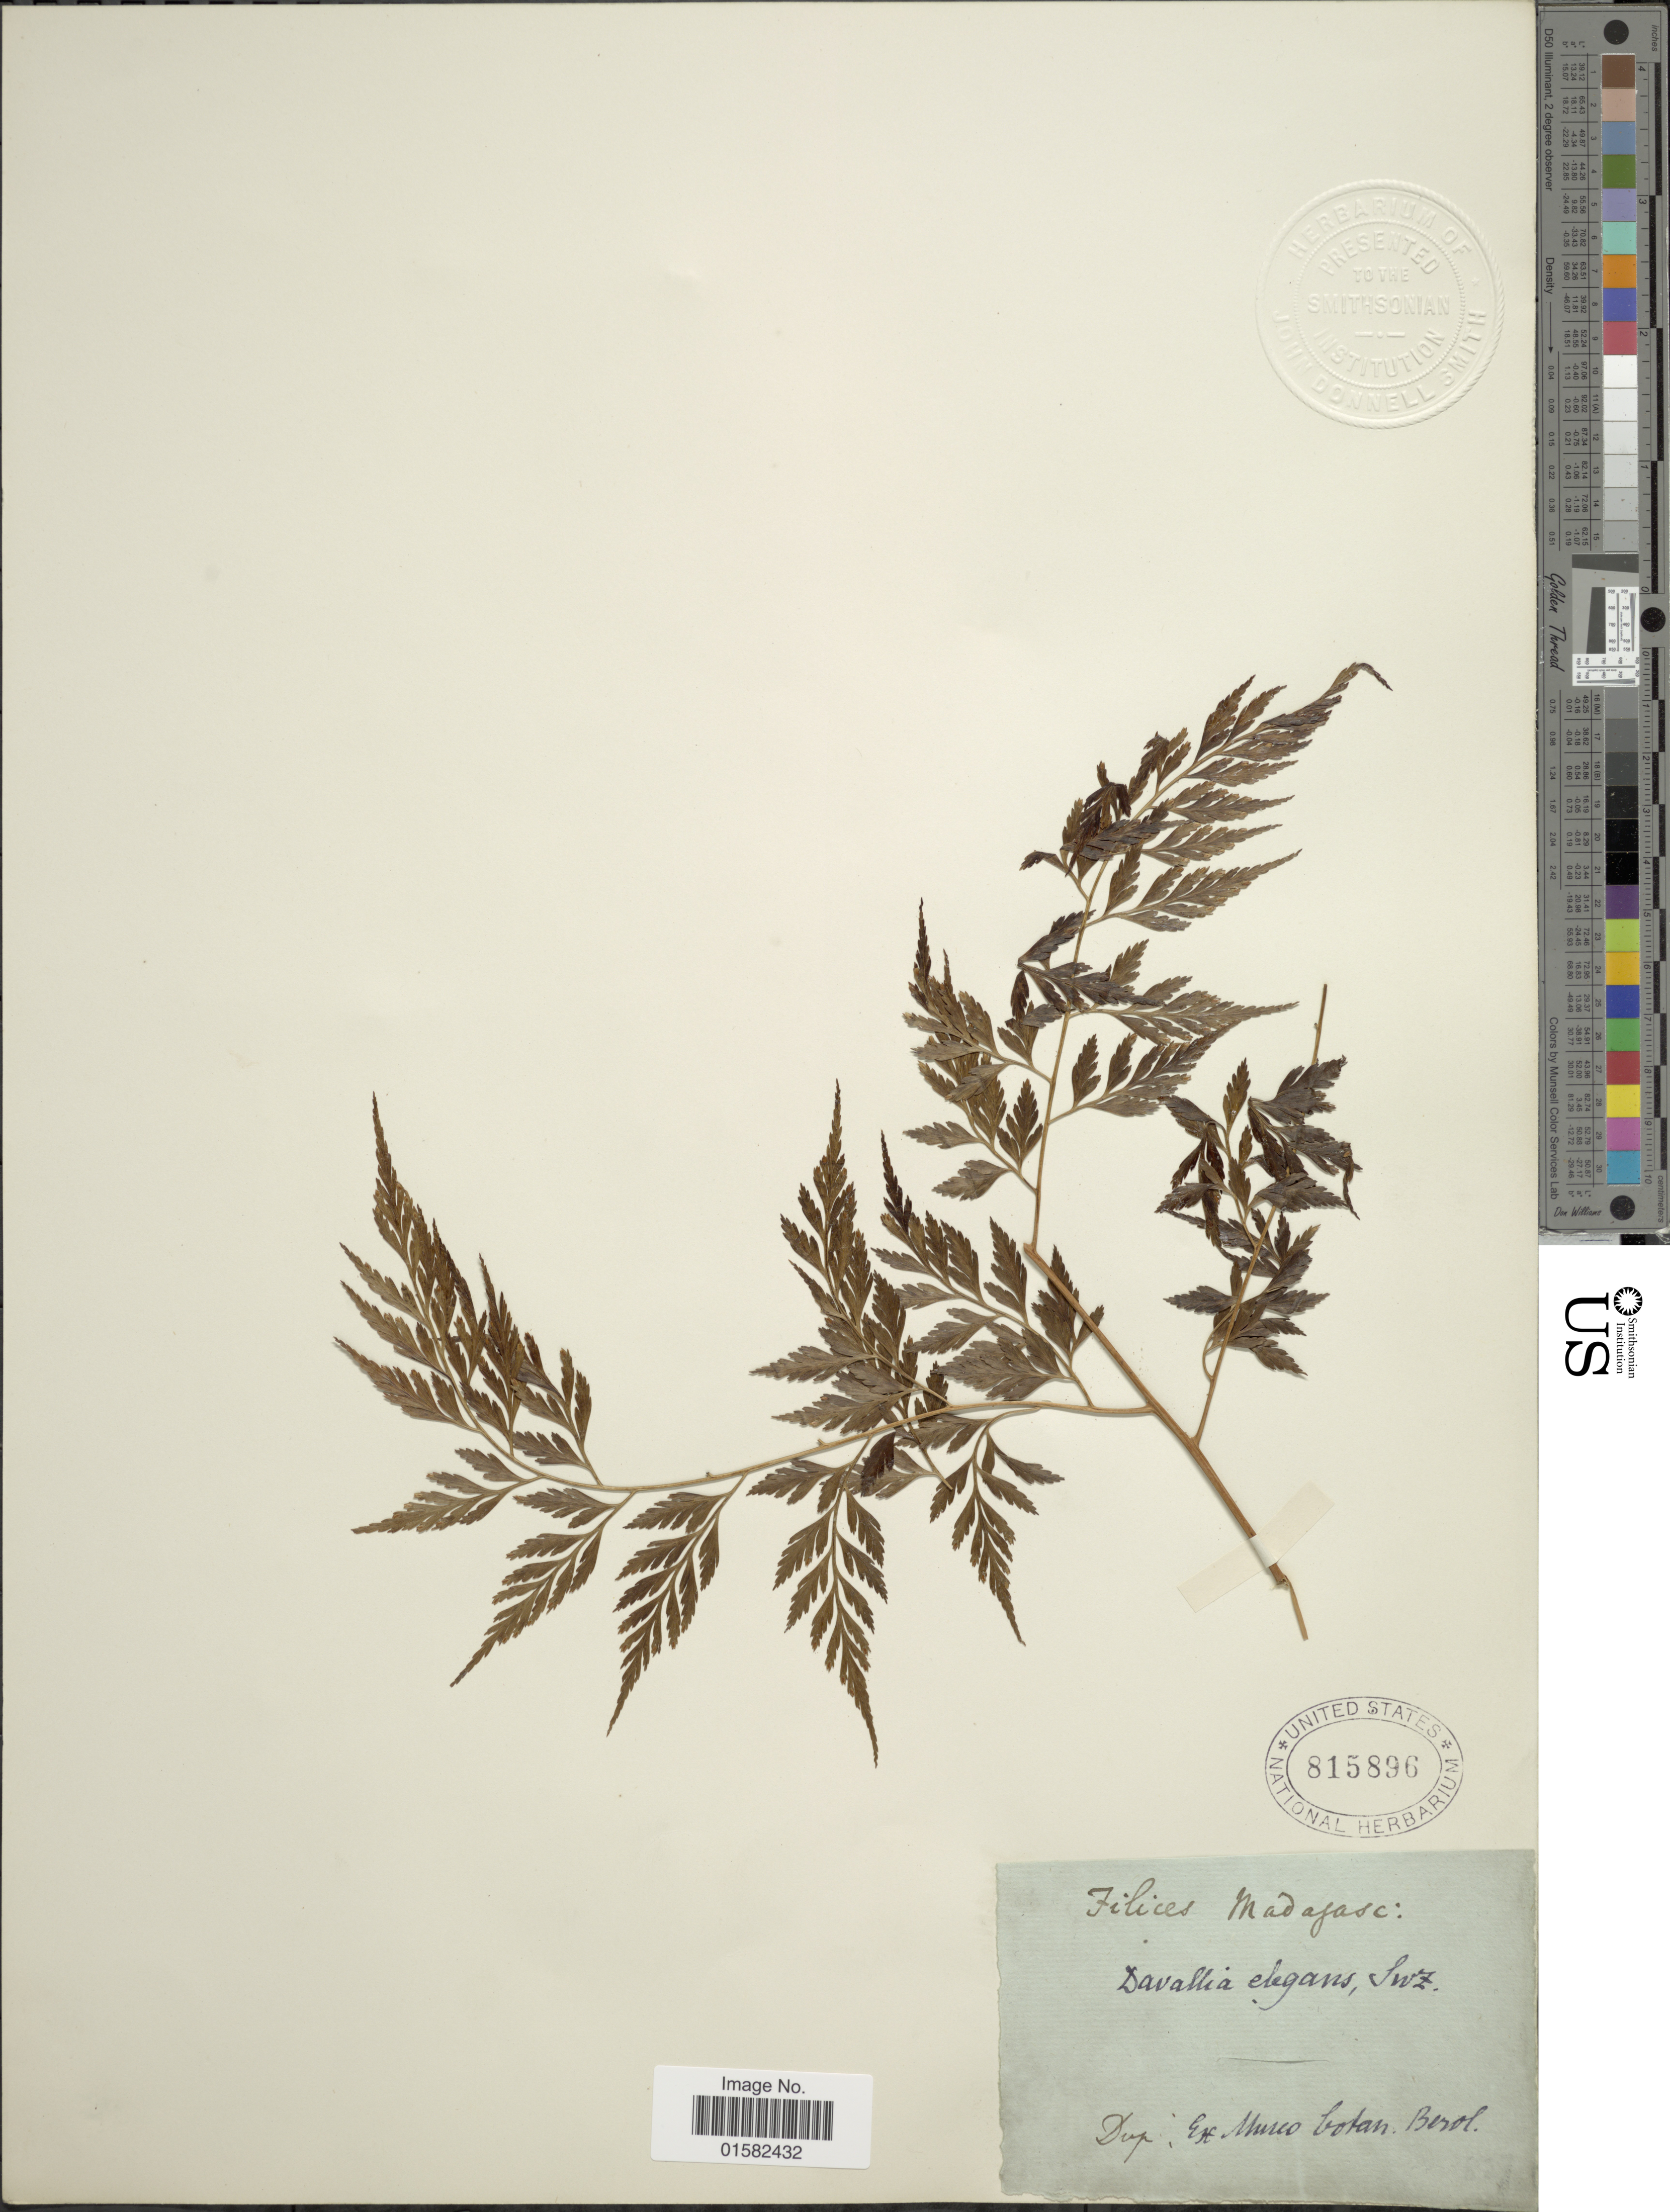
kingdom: Plantae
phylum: Tracheophyta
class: Polypodiopsida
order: Polypodiales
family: Davalliaceae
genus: Wibelia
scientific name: Wibelia denticulata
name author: (Burm. f.) M. Kato & Tsutsumi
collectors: ex Mus. Bot. Berolinesi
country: Madagascar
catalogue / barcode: US 815896